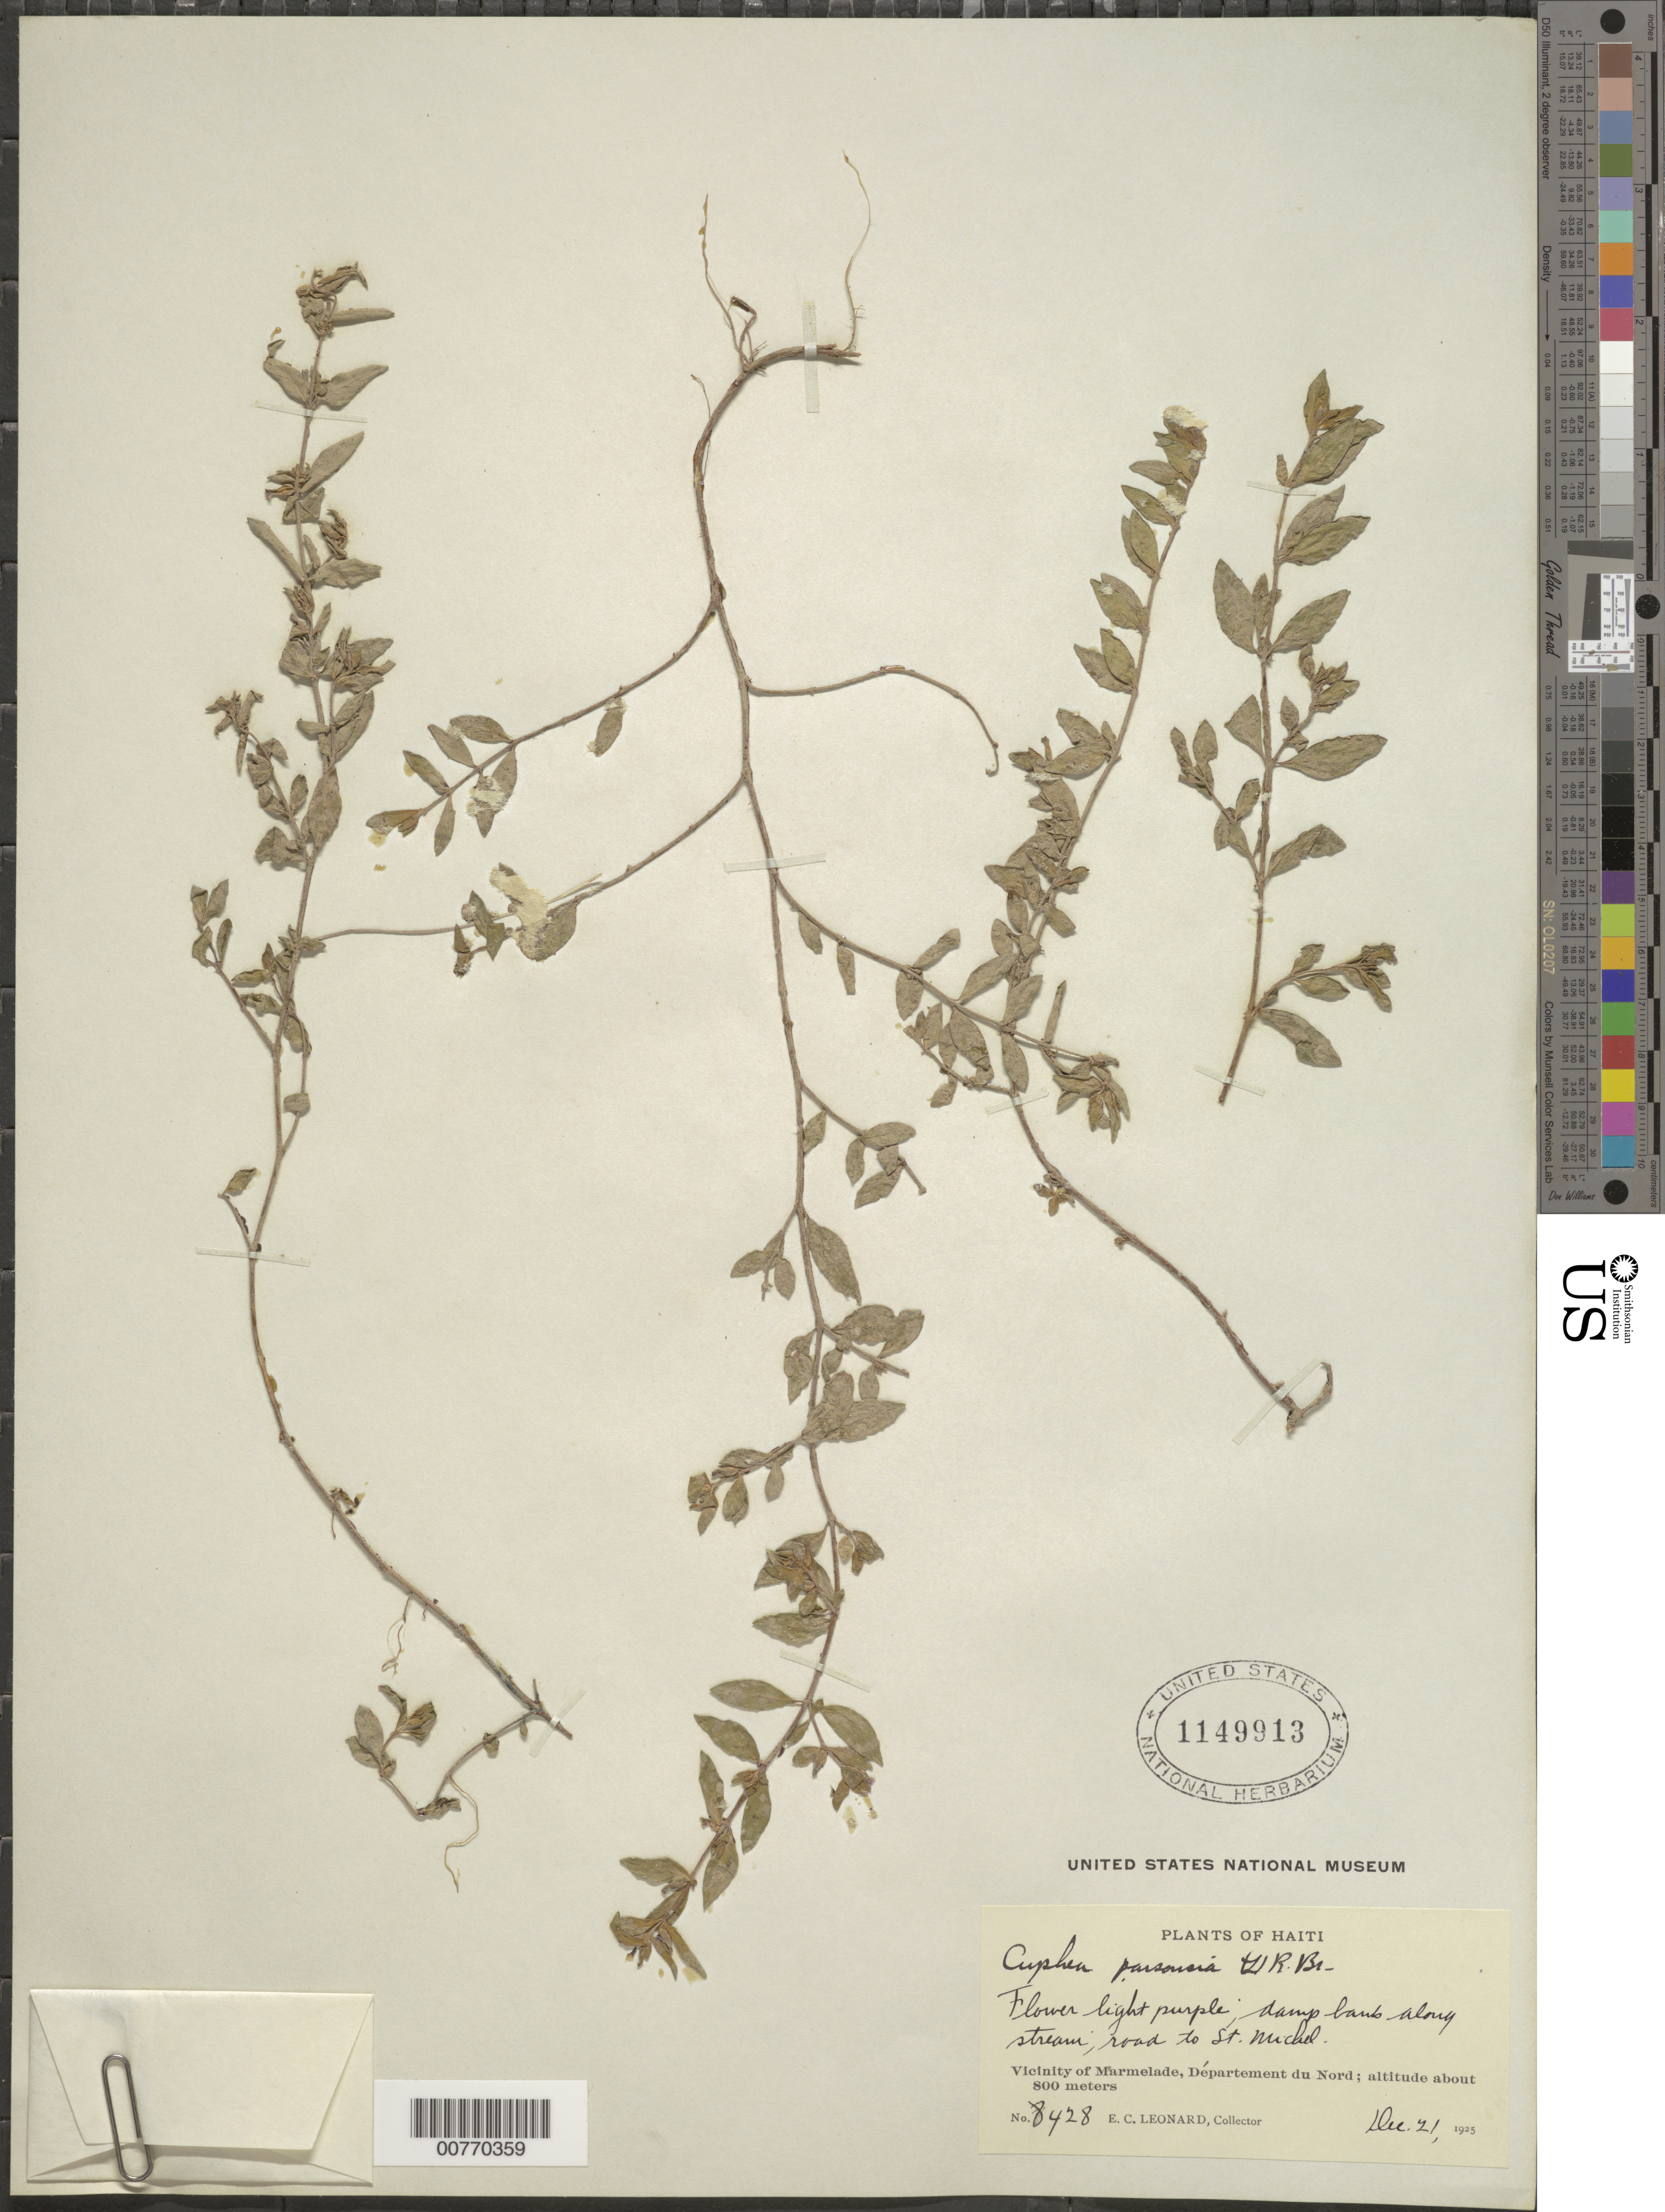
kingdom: Plantae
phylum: Tracheophyta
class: Magnoliopsida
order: Myrtales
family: Lythraceae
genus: Cuphea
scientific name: Cuphea parsonsia var. parsonsia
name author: (L.) R. Br. ex Steud.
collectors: E. C. Leonard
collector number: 8428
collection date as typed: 21 Dec 1925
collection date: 1925-12-21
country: Haiti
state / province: Nord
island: Hispaniola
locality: Vicinity of Marmelade, road to St. Michel.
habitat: Damp banks along stream.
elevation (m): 800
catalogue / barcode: US 1149913